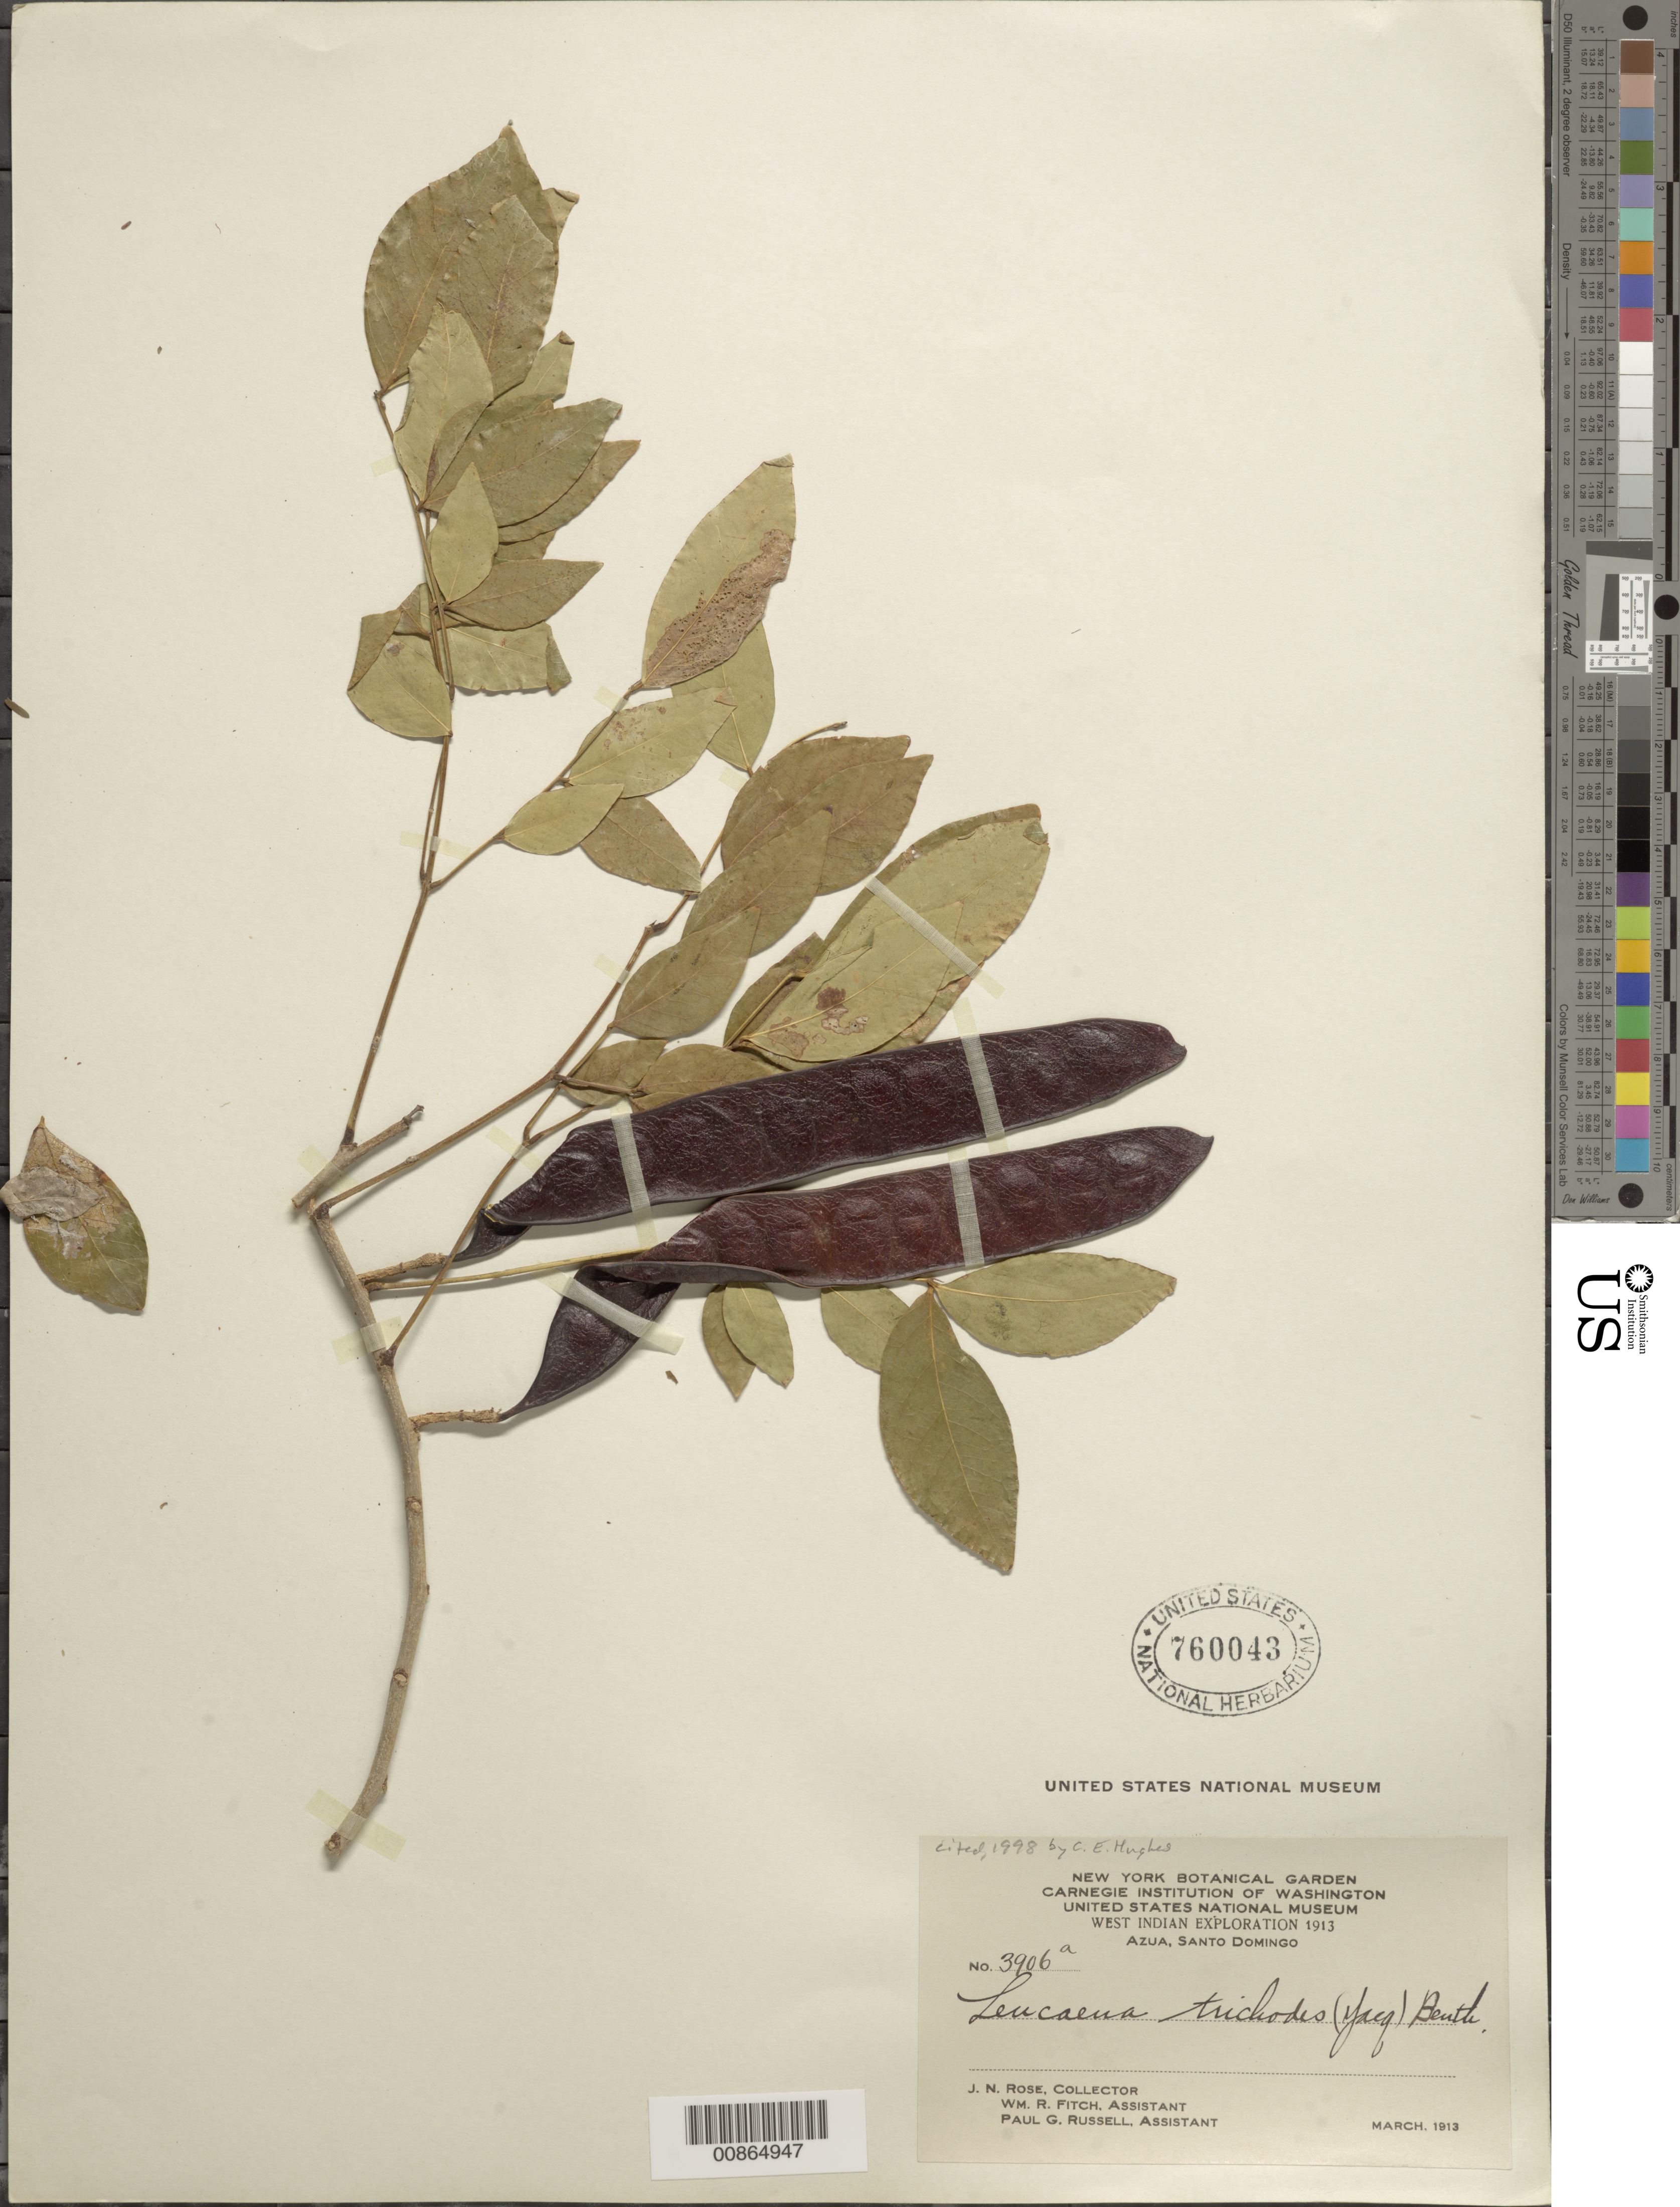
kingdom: Plantae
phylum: Tracheophyta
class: Magnoliopsida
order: Fabales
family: Fabaceae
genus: Leucaena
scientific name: Leucaena trichodes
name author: (Jacq.) Benth.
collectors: J. N. Rose, W. R. Fitch & P. G. Russell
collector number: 3906a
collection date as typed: Mar 1913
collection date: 1913-03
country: Dominican Republic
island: Hispaniola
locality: Azua, Santo Domingo.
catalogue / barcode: US 760043